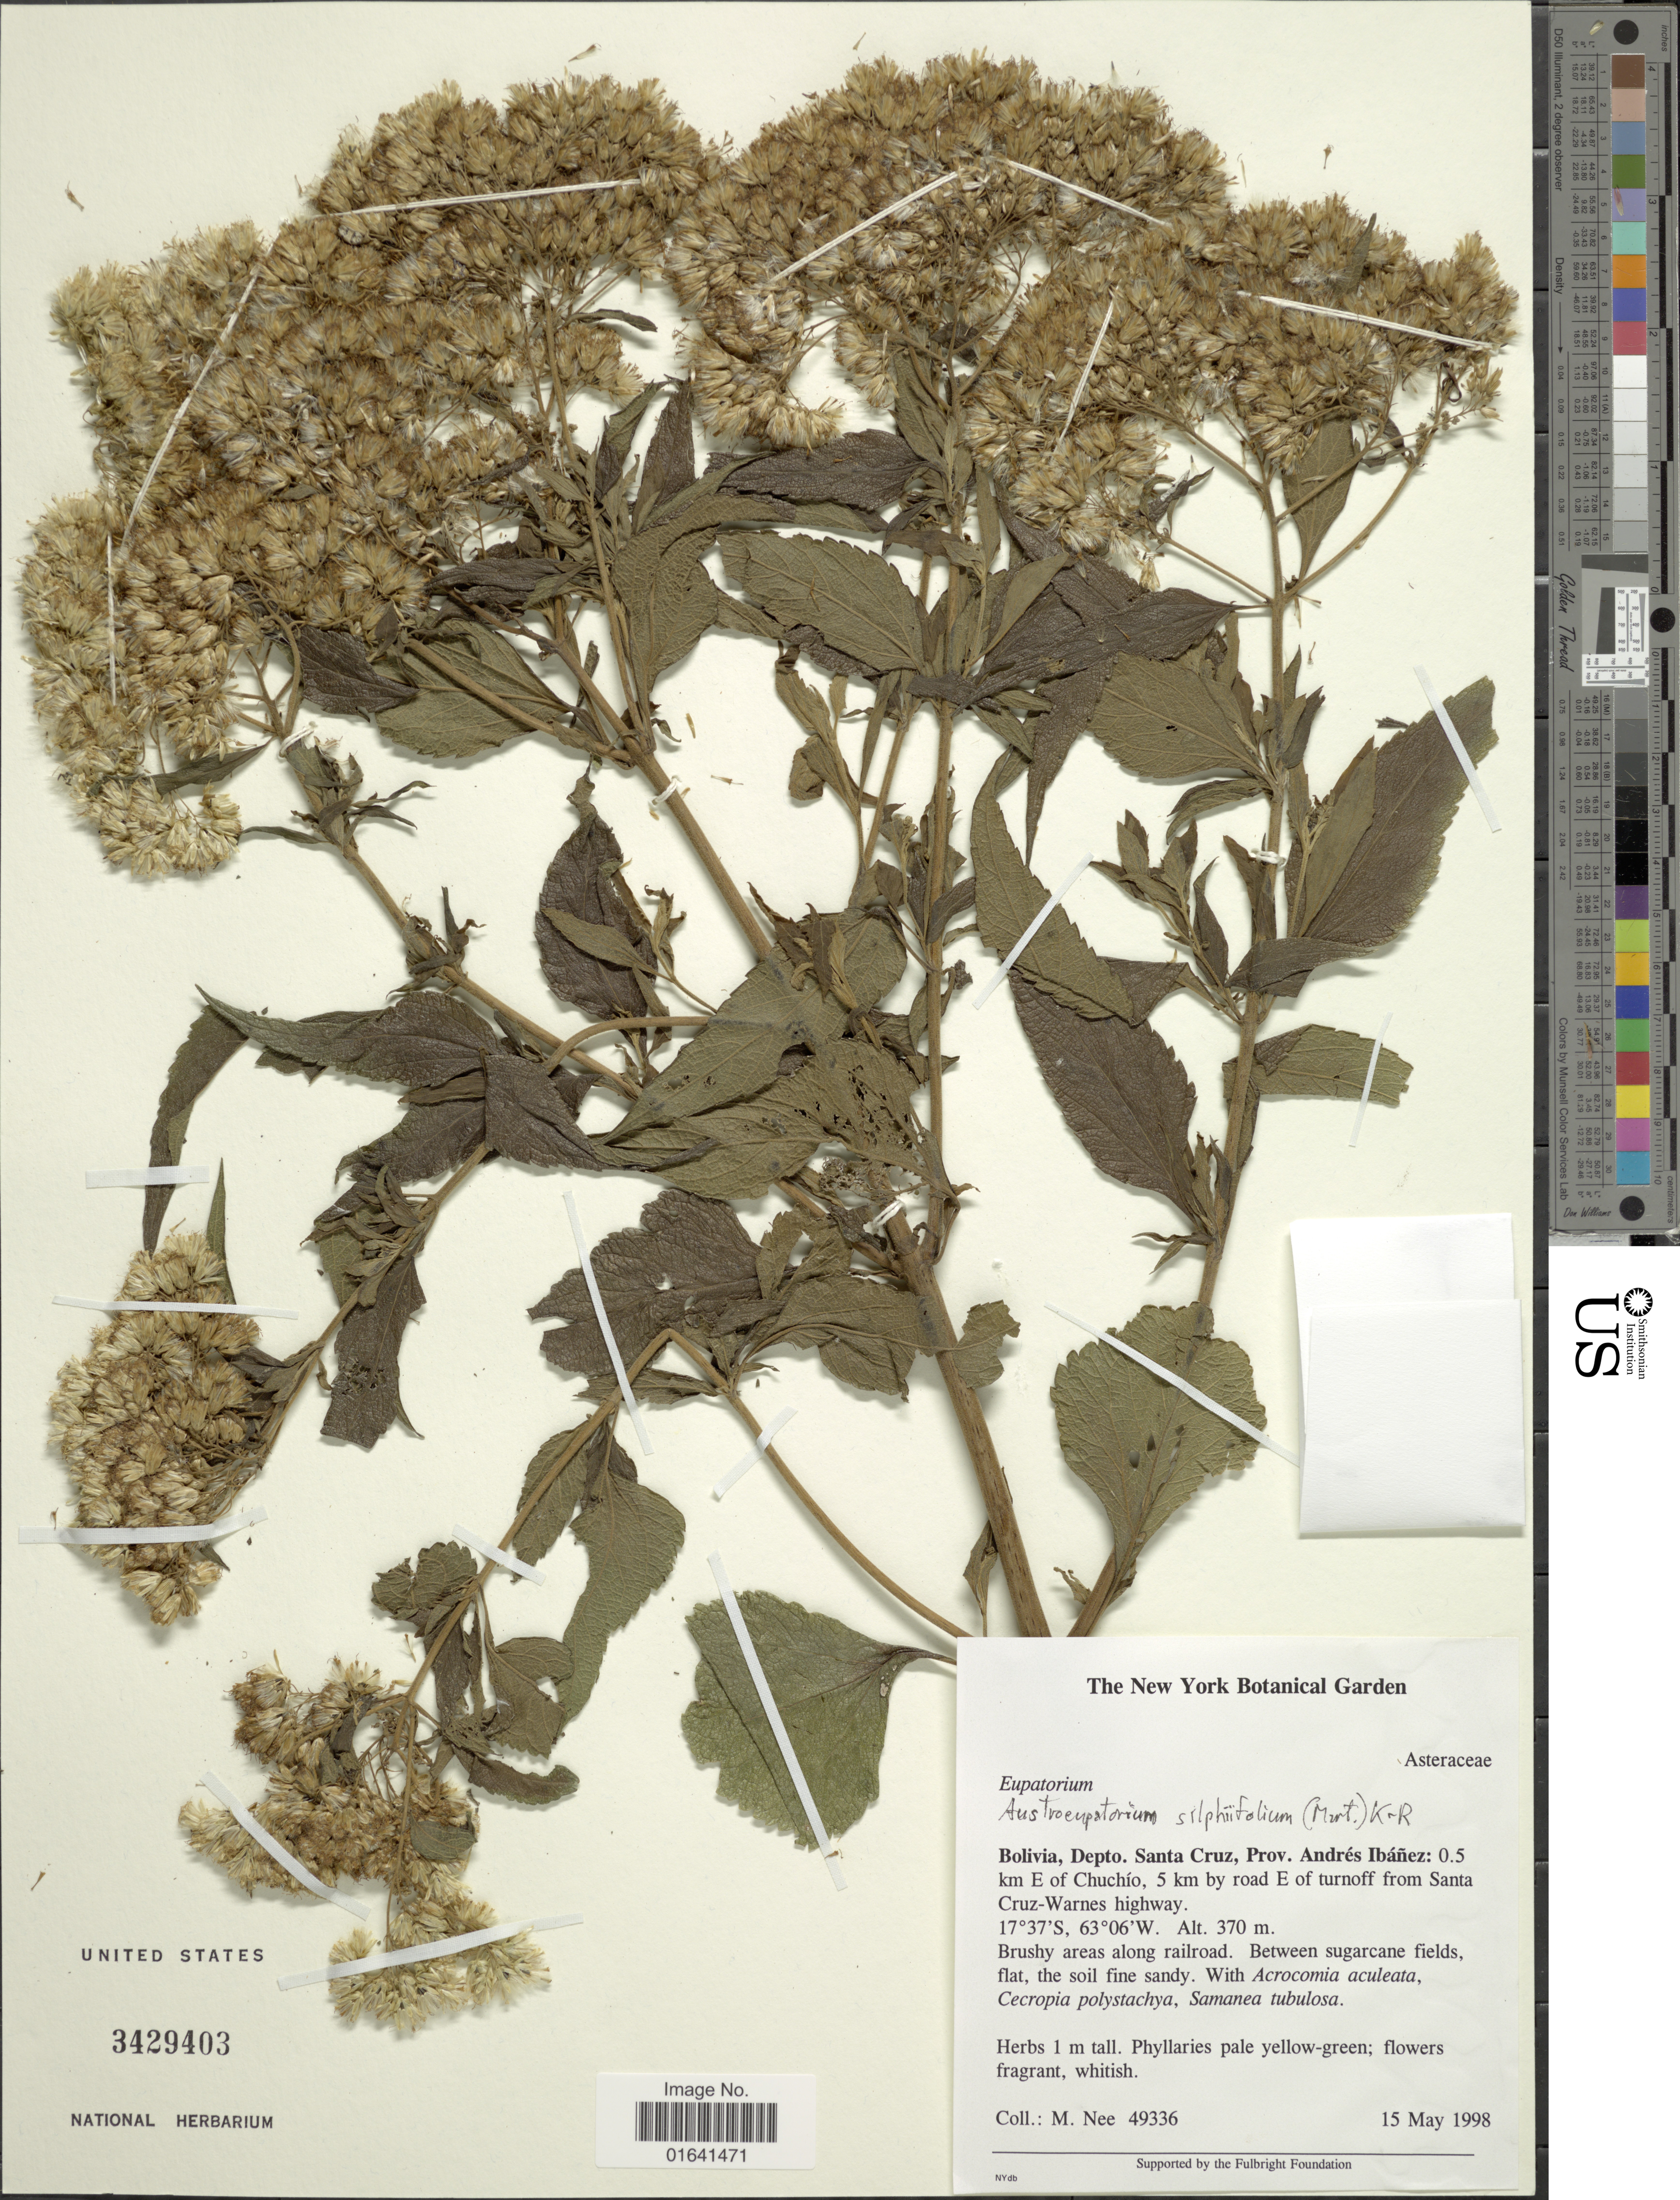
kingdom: Plantae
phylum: Tracheophyta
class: Magnoliopsida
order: Asterales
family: Asteraceae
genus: Austroeupatorium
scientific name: Austroeupatorium silphiifolium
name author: (Mart.) R.M. King & H. Rob.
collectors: M. Nee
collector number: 49336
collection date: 1998-05-15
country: Bolivia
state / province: Santa Cruz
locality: Depto. Santa Cruz, Prov. André Ibáñez: 0.5 km E of Chucío, 5 km by road E of turnoff from Santa Cruz-Warnes highway. Brushy area along railroad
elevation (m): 370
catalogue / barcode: US 3429403